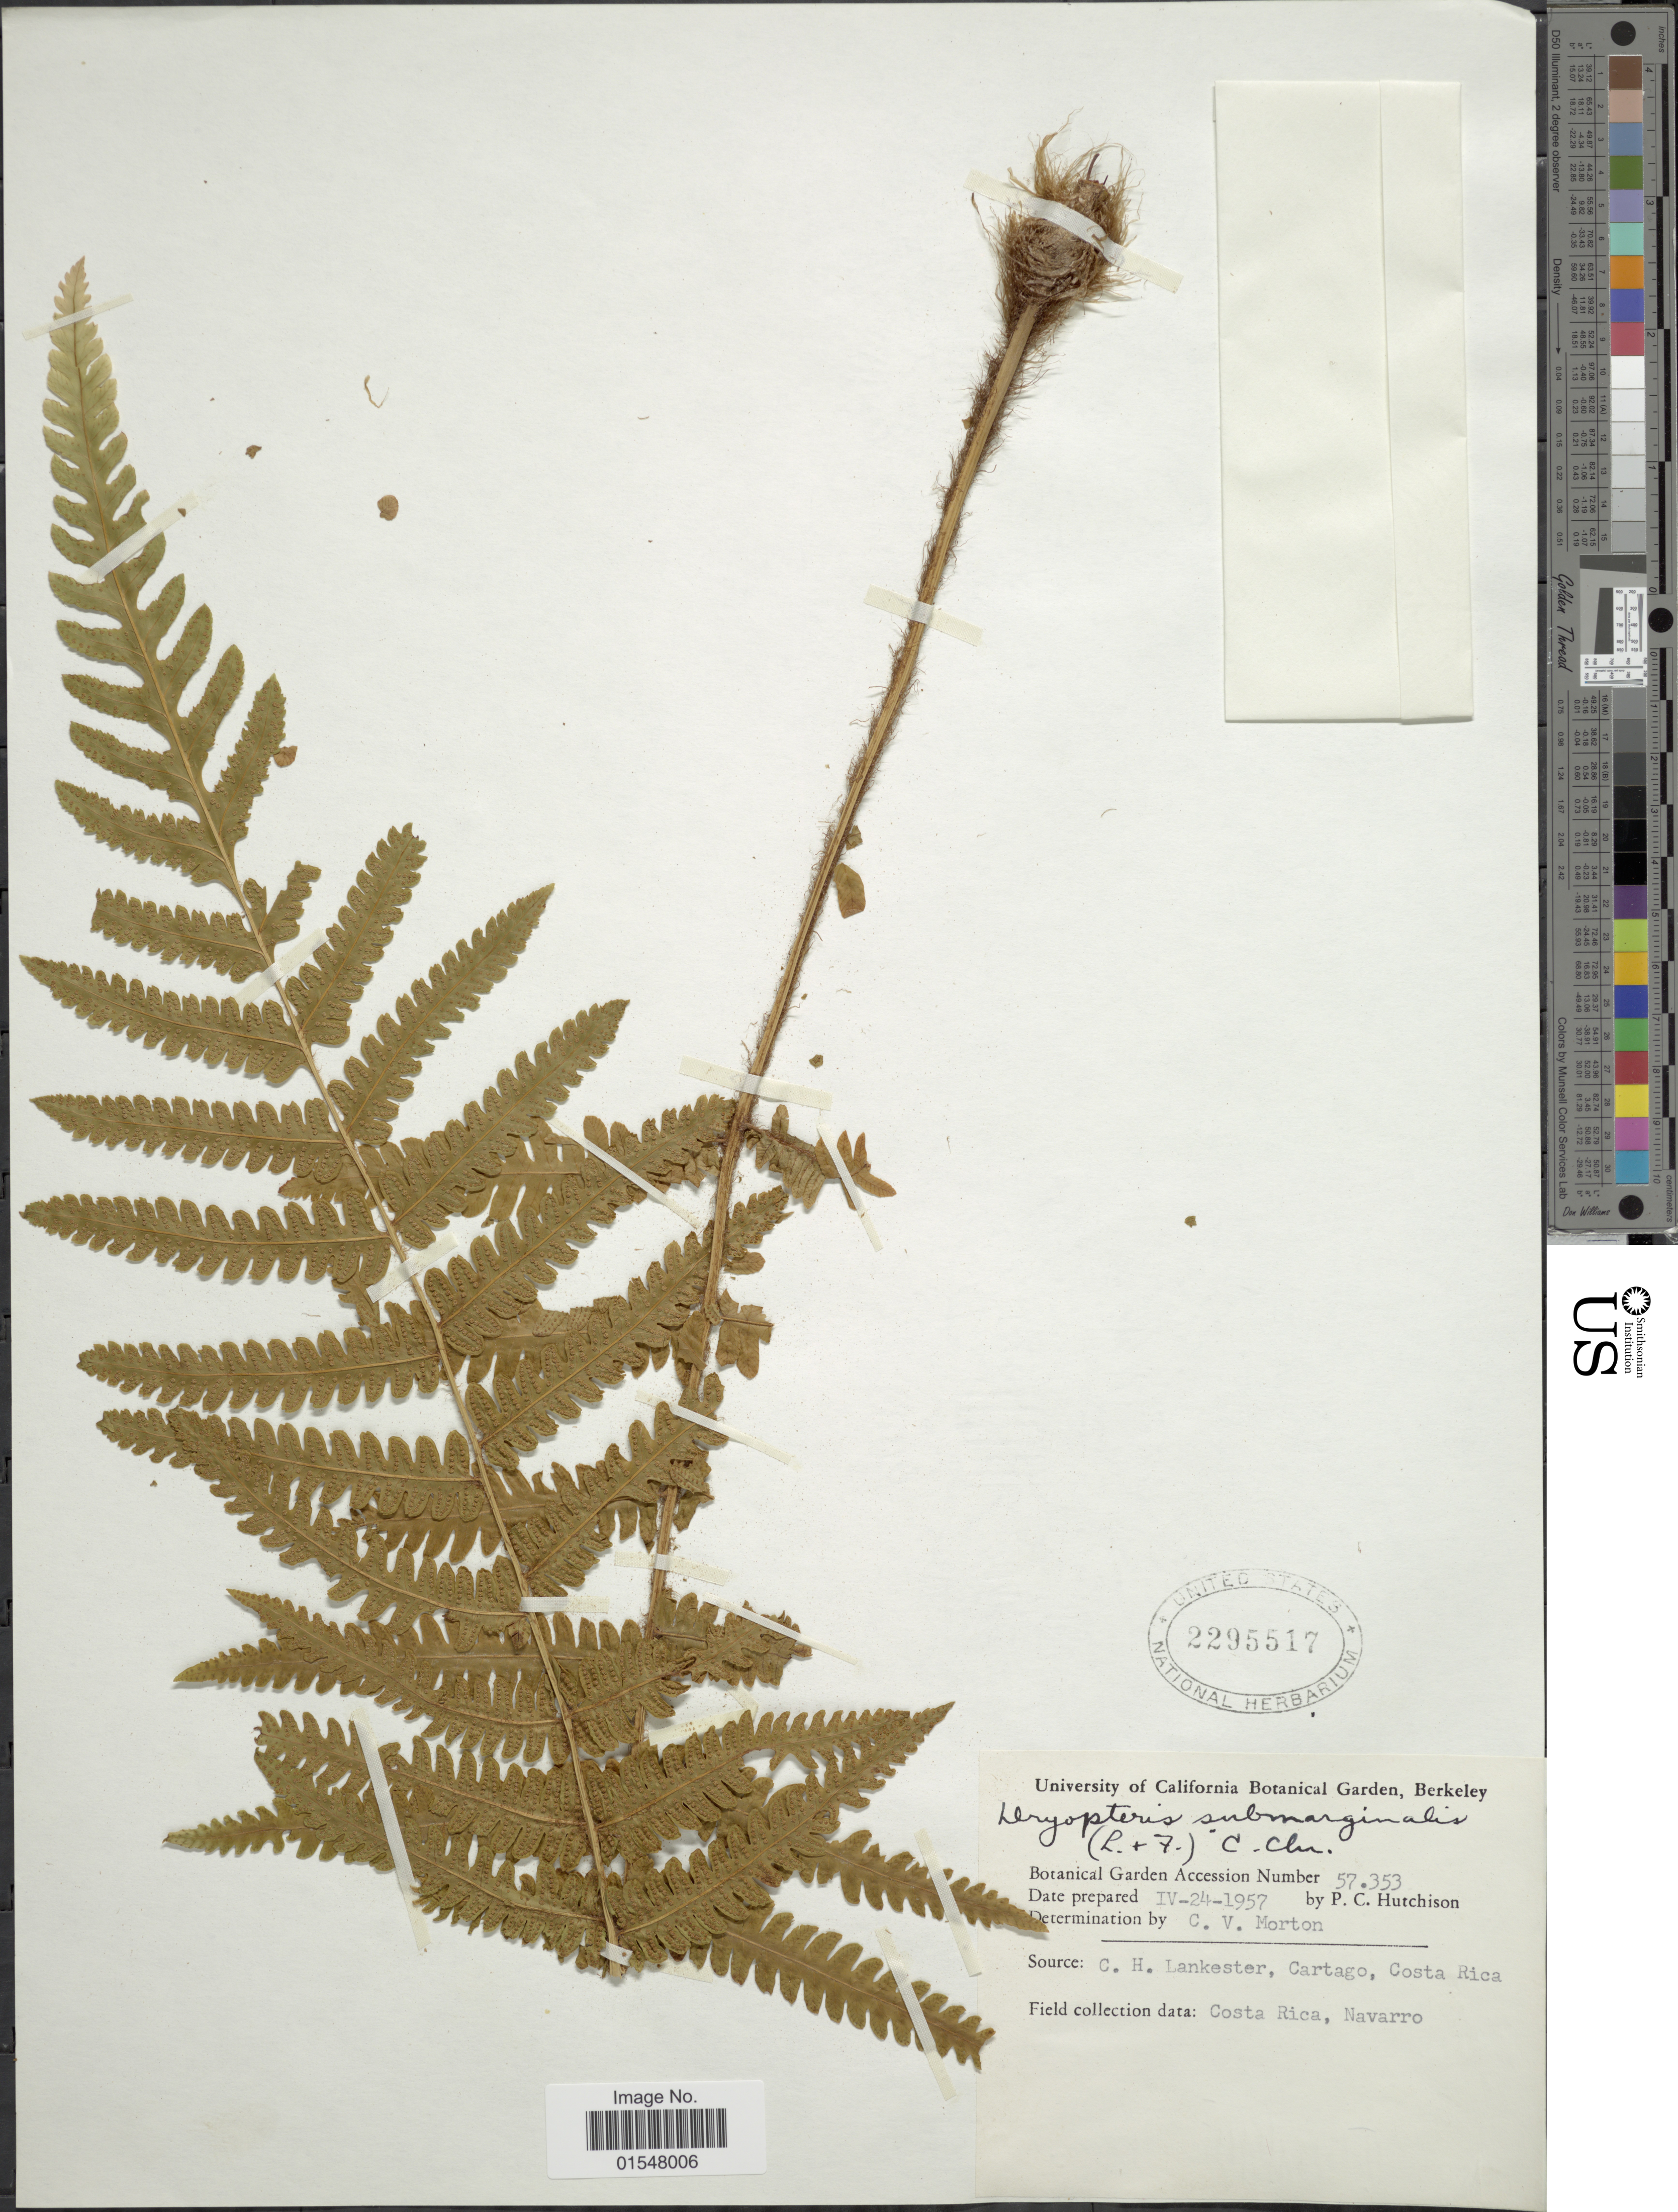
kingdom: Plantae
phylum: Tracheophyta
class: Polypodiopsida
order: Polypodiales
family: Dryopteridaceae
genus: Ctenitis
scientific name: Ctenitis submarginalis f. caripensis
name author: (Humb. & Bonpl. ex Willd.) Lellinger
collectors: P. C. Hutchison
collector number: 57353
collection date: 1957-04-24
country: Costa Rica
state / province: Cartago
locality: C. H. Lankester, Cartago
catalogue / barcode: US 2295517